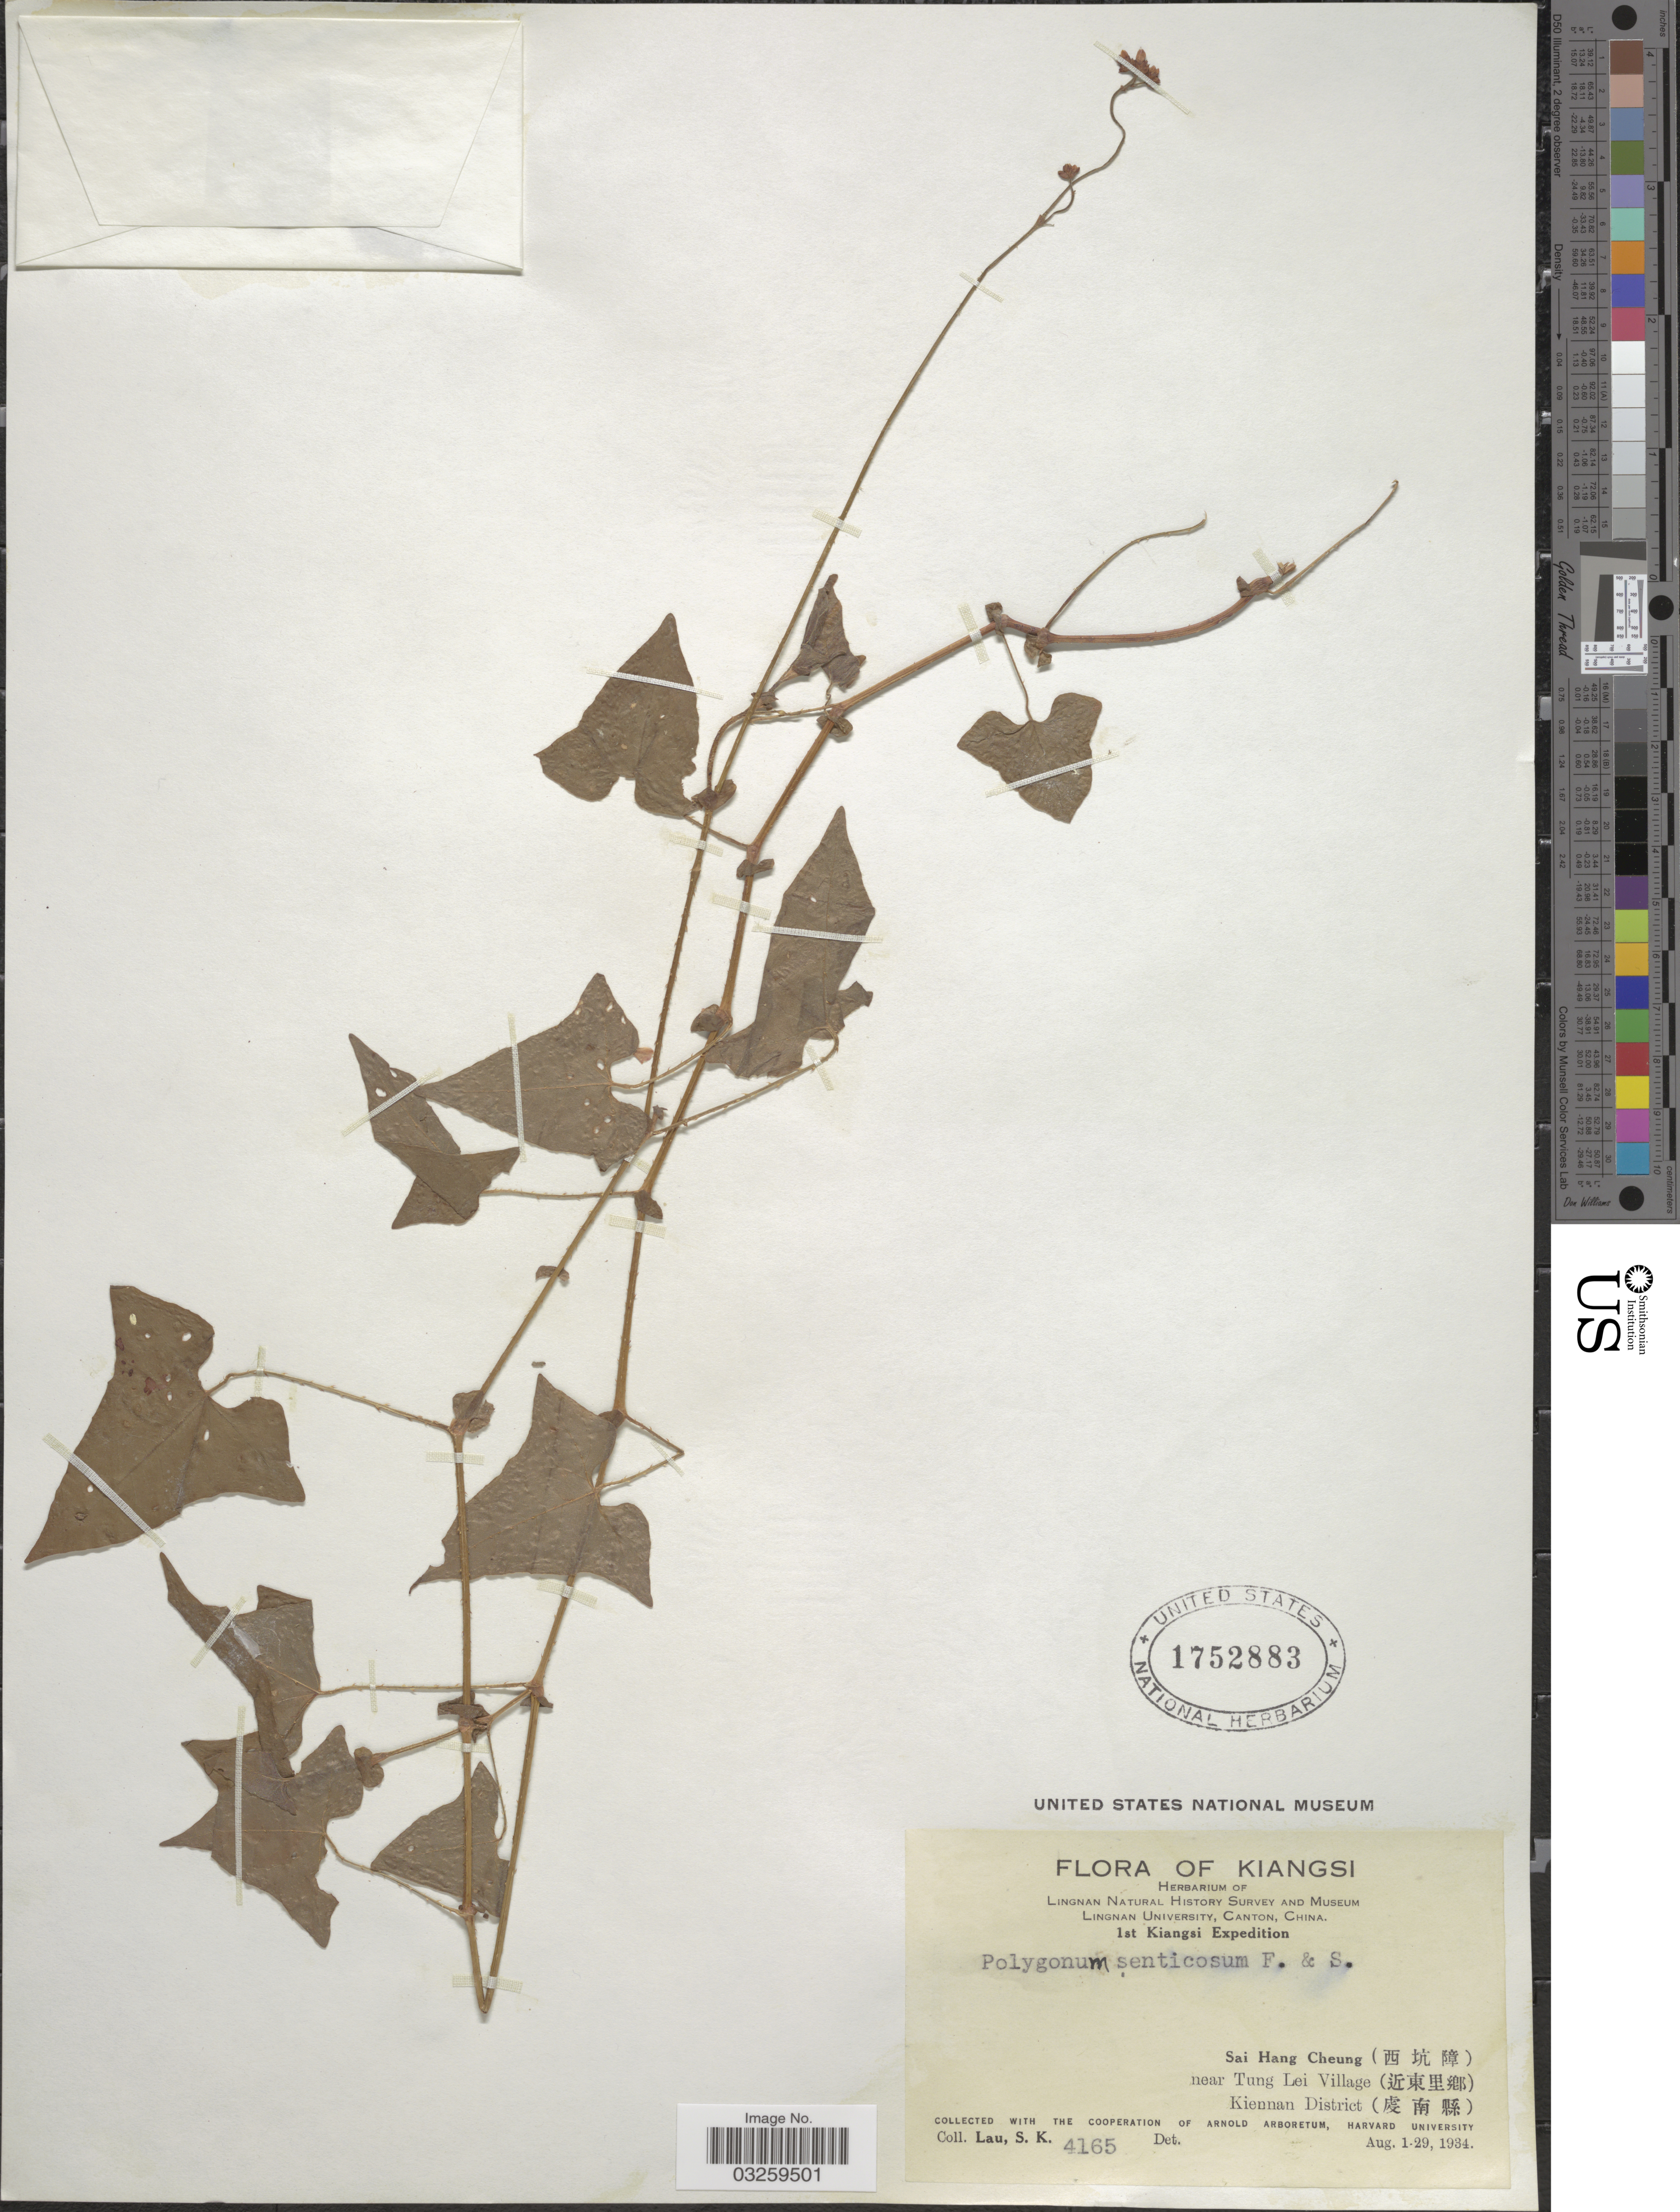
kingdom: Plantae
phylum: Tracheophyta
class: Magnoliopsida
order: Caryophyllales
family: Polygonaceae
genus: Polygonum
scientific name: Polygonum senticosum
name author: Franch. & Sav.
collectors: S. K. Lau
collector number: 4165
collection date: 1934-08-01/1934-08-29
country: China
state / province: Jiangxi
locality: Sai Hang Cheung (X) near Tung Lei Village (X), Kiennan District (X).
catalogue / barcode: US 1752883